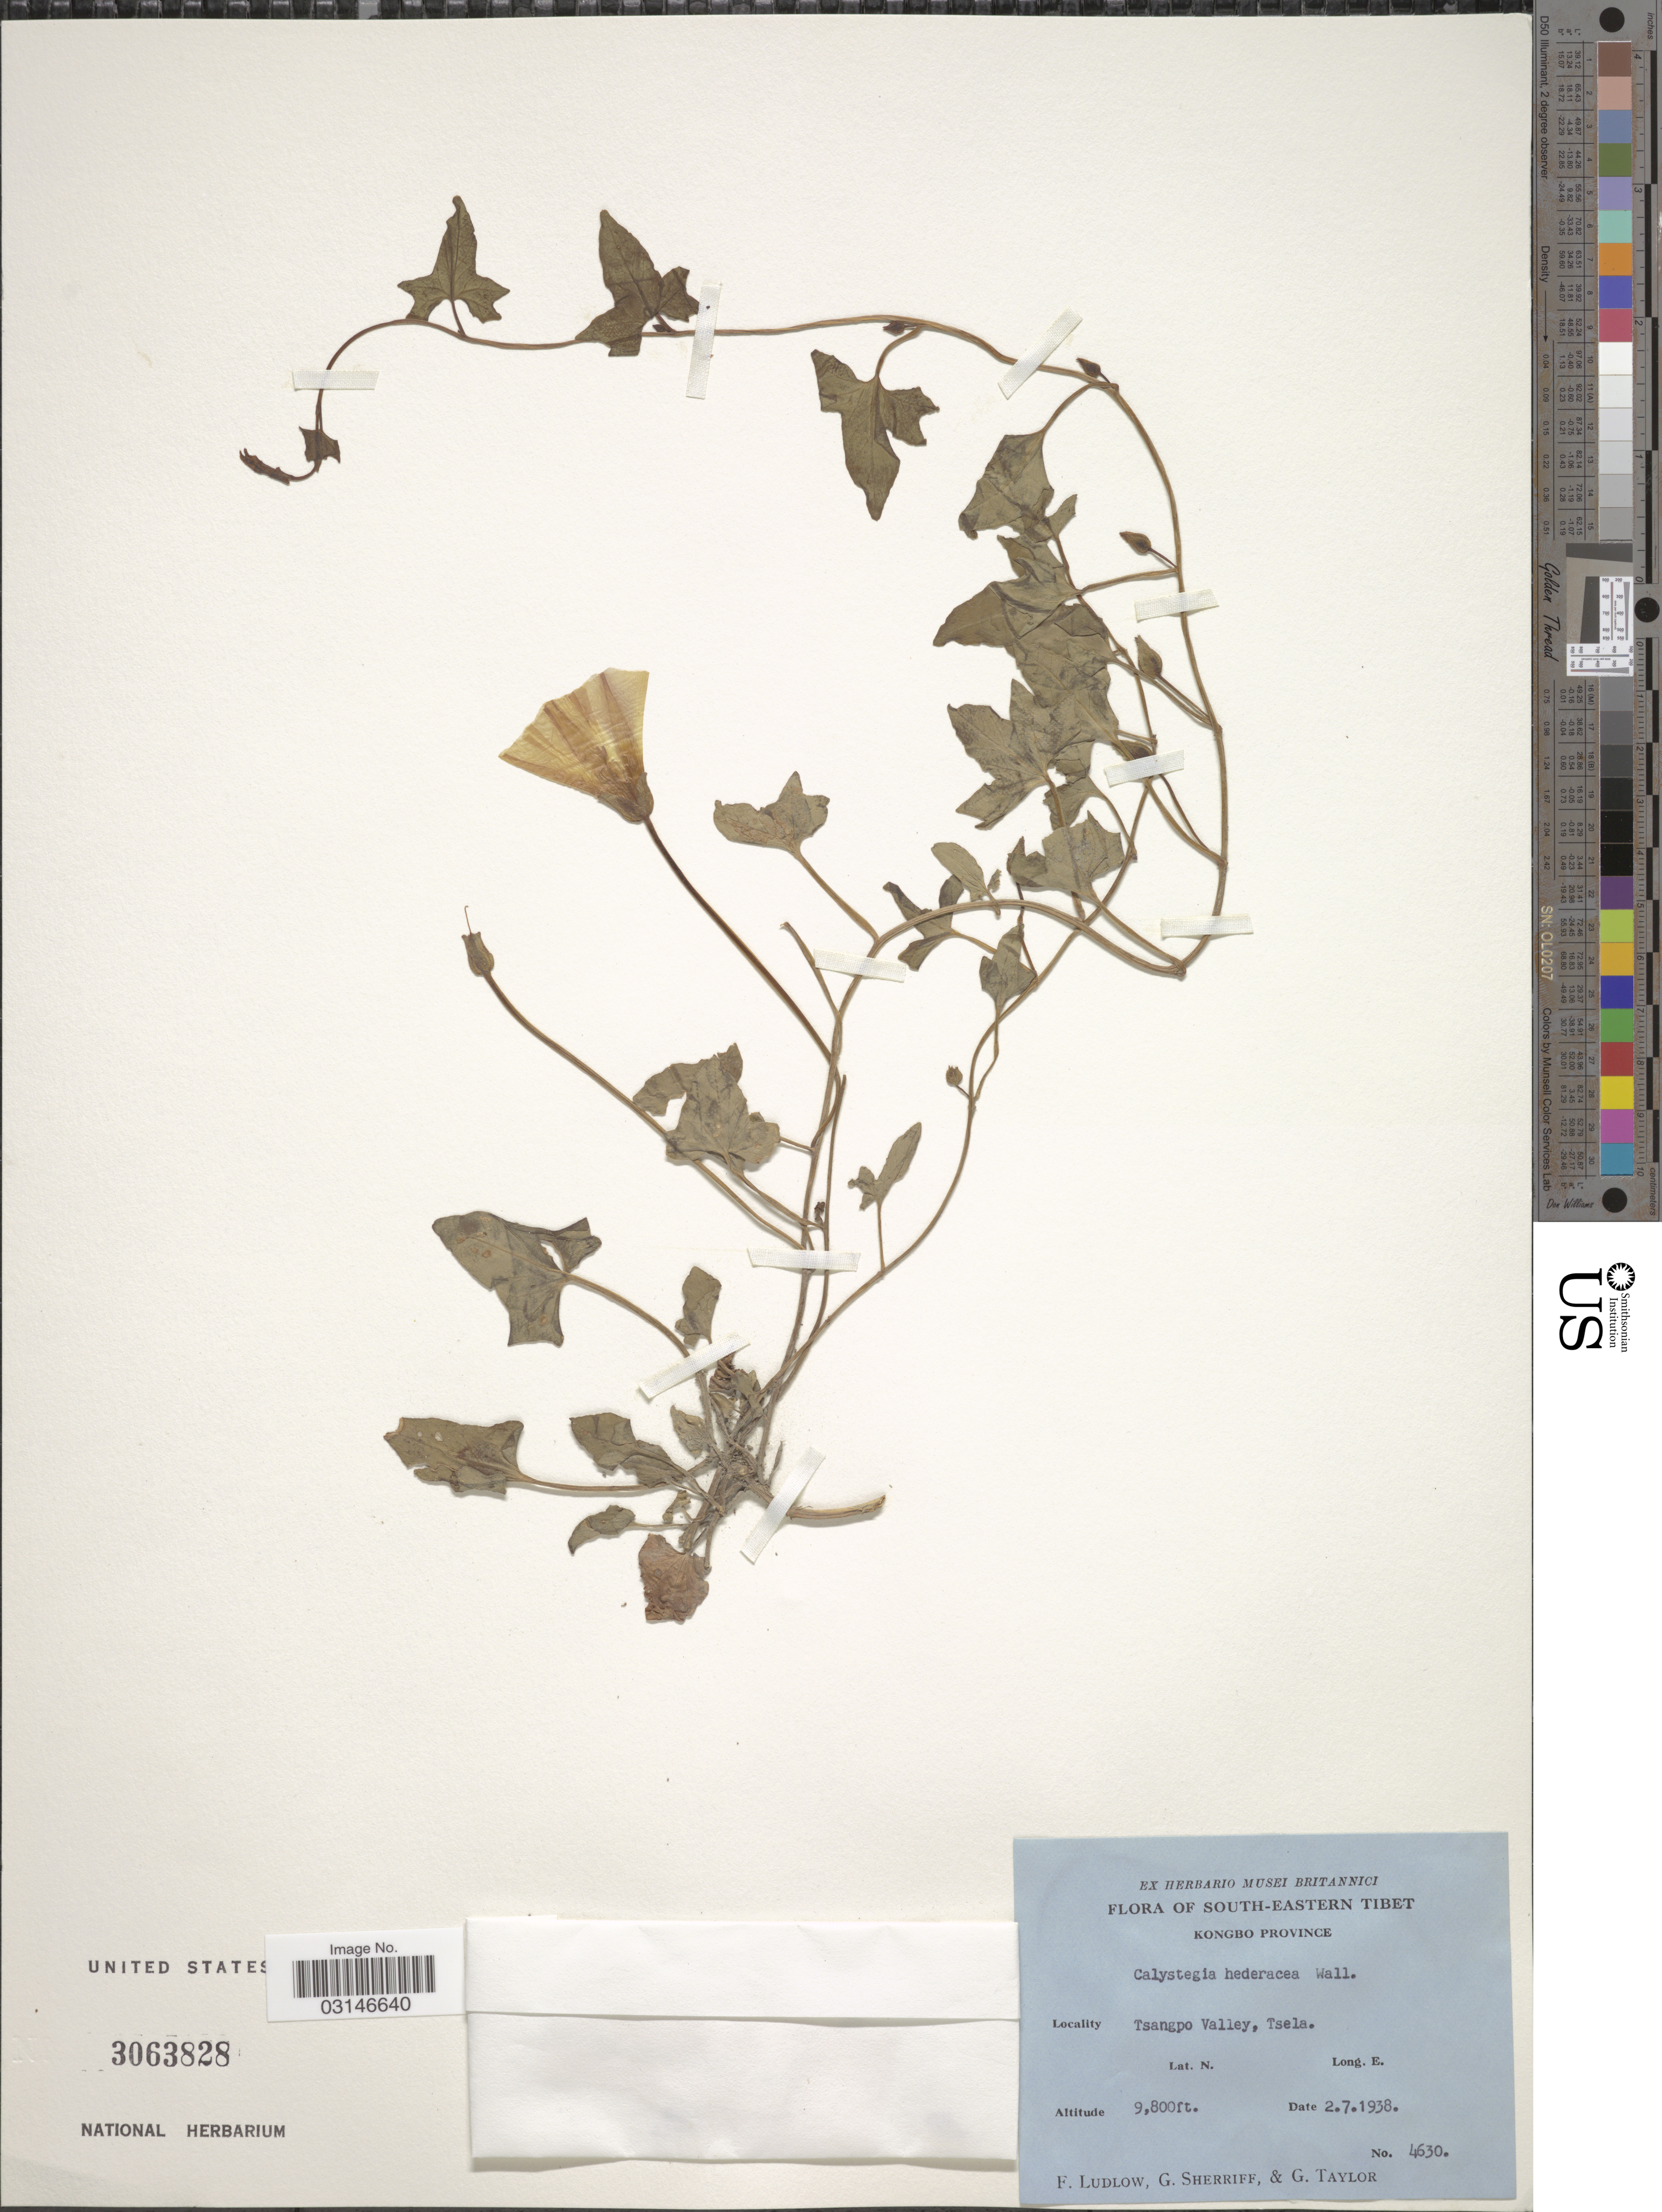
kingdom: Plantae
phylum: Tracheophyta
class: Magnoliopsida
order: Solanales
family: Convolvulaceae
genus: Calystegia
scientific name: Calystegia hederacea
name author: Thunb.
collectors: F. Ludlow, G. Sherriff & G. Taylor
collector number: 4630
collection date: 1938-07-02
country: China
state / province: Xizang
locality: South-Eastern Tibet. Kongbo Province. Tsangpo Valley, Tsela.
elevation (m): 2987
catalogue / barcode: US 3063828